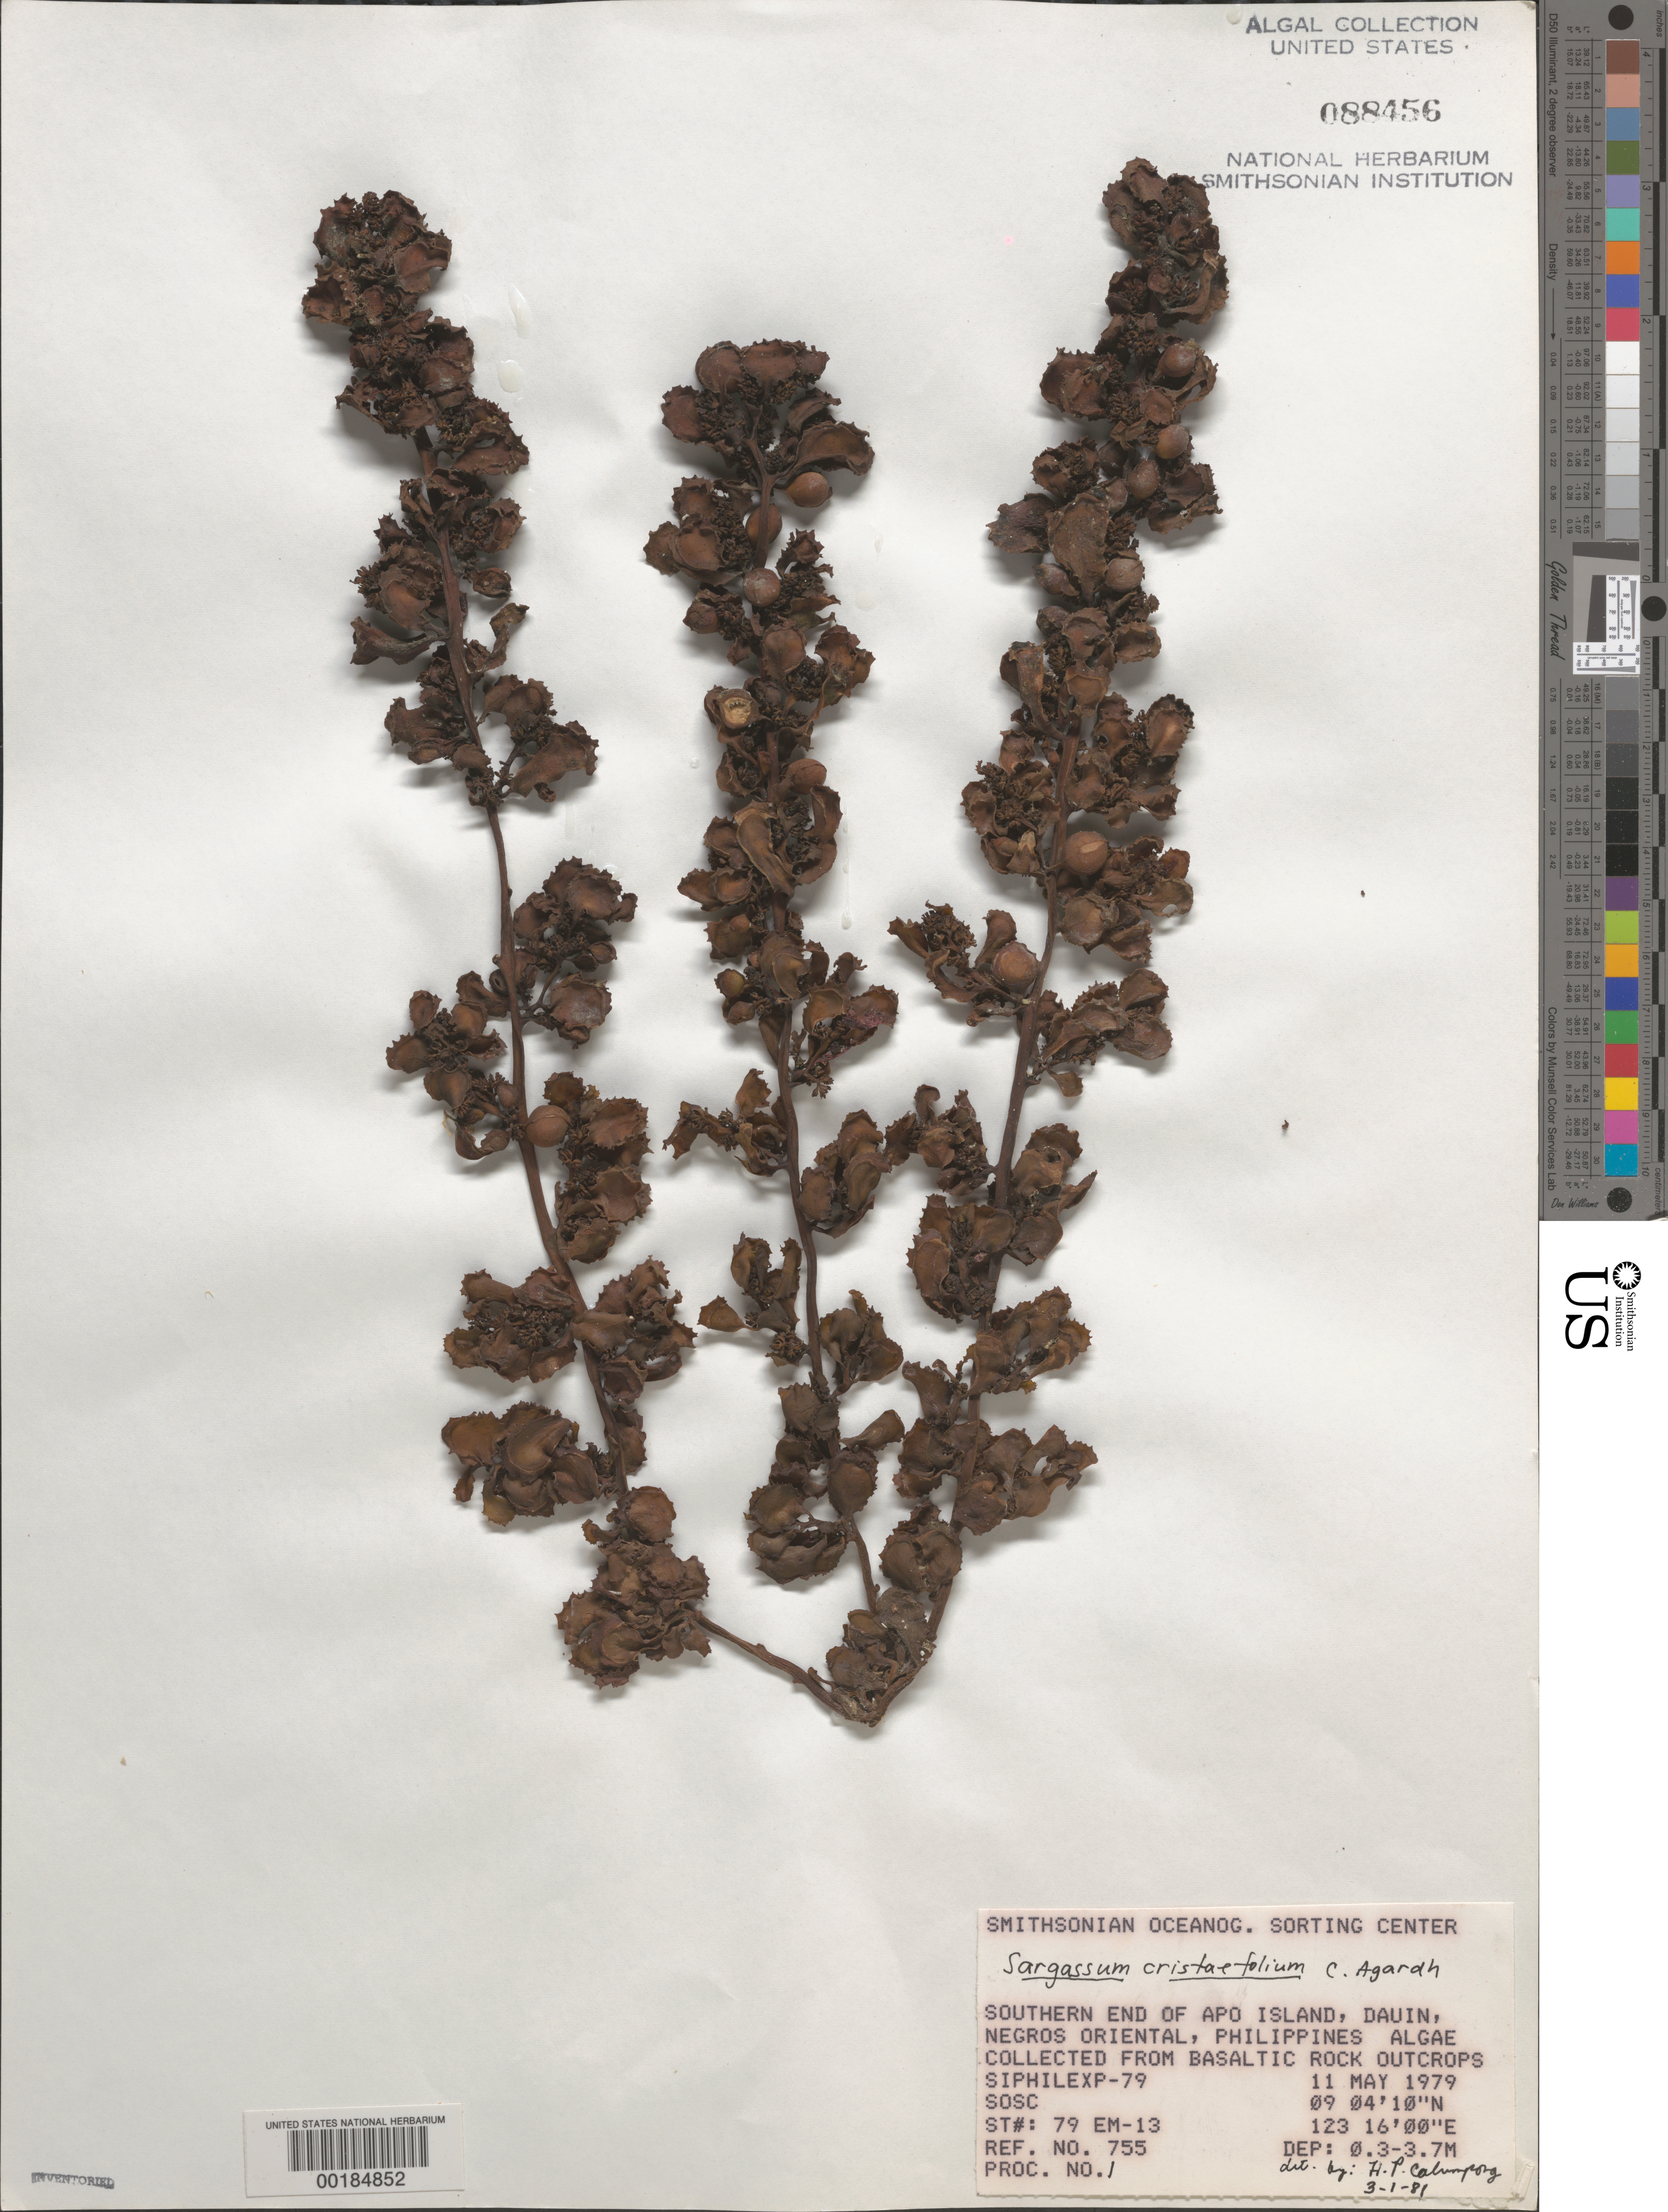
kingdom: Chromista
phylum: Ochrophyta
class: Phaeophyceae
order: Fucales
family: Sargassaceae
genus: Sargassum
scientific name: Sargassum ilicifolium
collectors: SOSC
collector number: Station 79 EM-13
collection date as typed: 11 May 1979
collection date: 1979-05-11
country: Philippines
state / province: Central Visayas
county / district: Negros Oriental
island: Negros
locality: Apo Island, Dauin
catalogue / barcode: US 88456